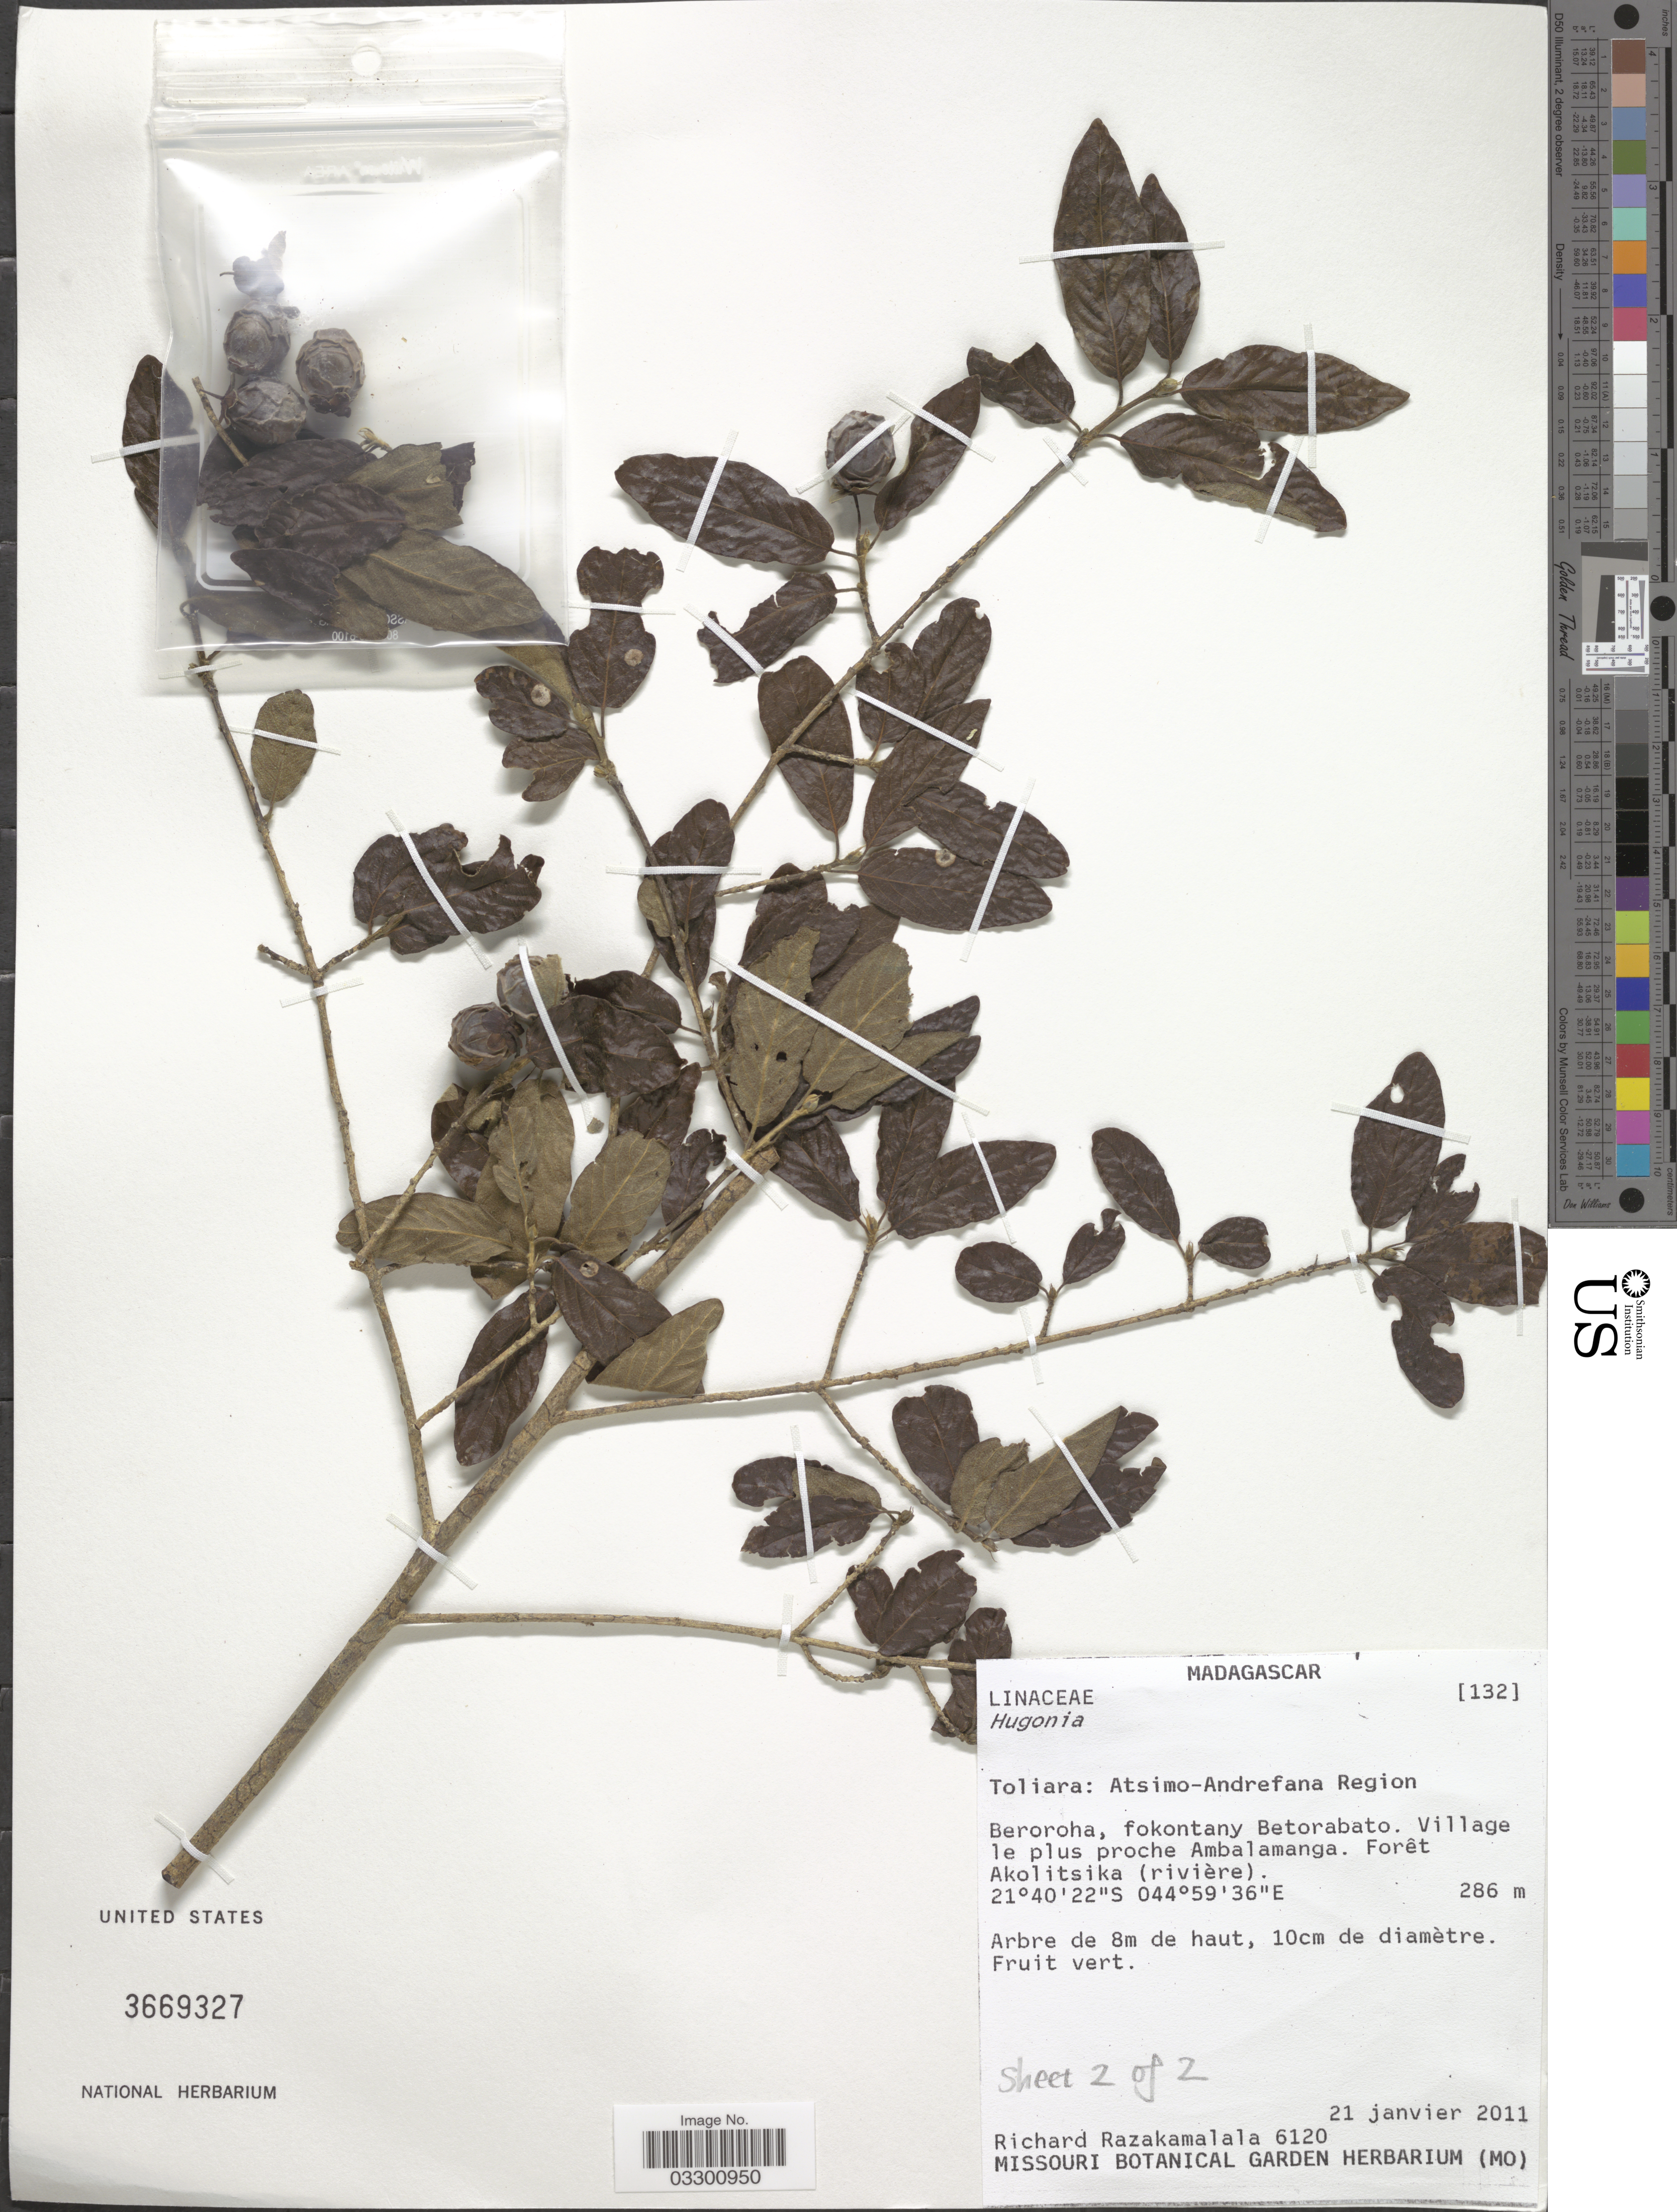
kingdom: Plantae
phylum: Tracheophyta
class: Magnoliopsida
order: Malpighiales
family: Linaceae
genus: Hugonia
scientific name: Hugonia sp.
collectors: R. Razakamalala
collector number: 6120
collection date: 2011-01-21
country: Madagascar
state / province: Atsimo-Andrefana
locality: Atsimo-Andrefana Region. Beroroha, fokontany Betorabato. Village le plus roche Ambalamanga. Forêt Akolitsika (rivière).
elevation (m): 286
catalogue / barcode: US 3669327